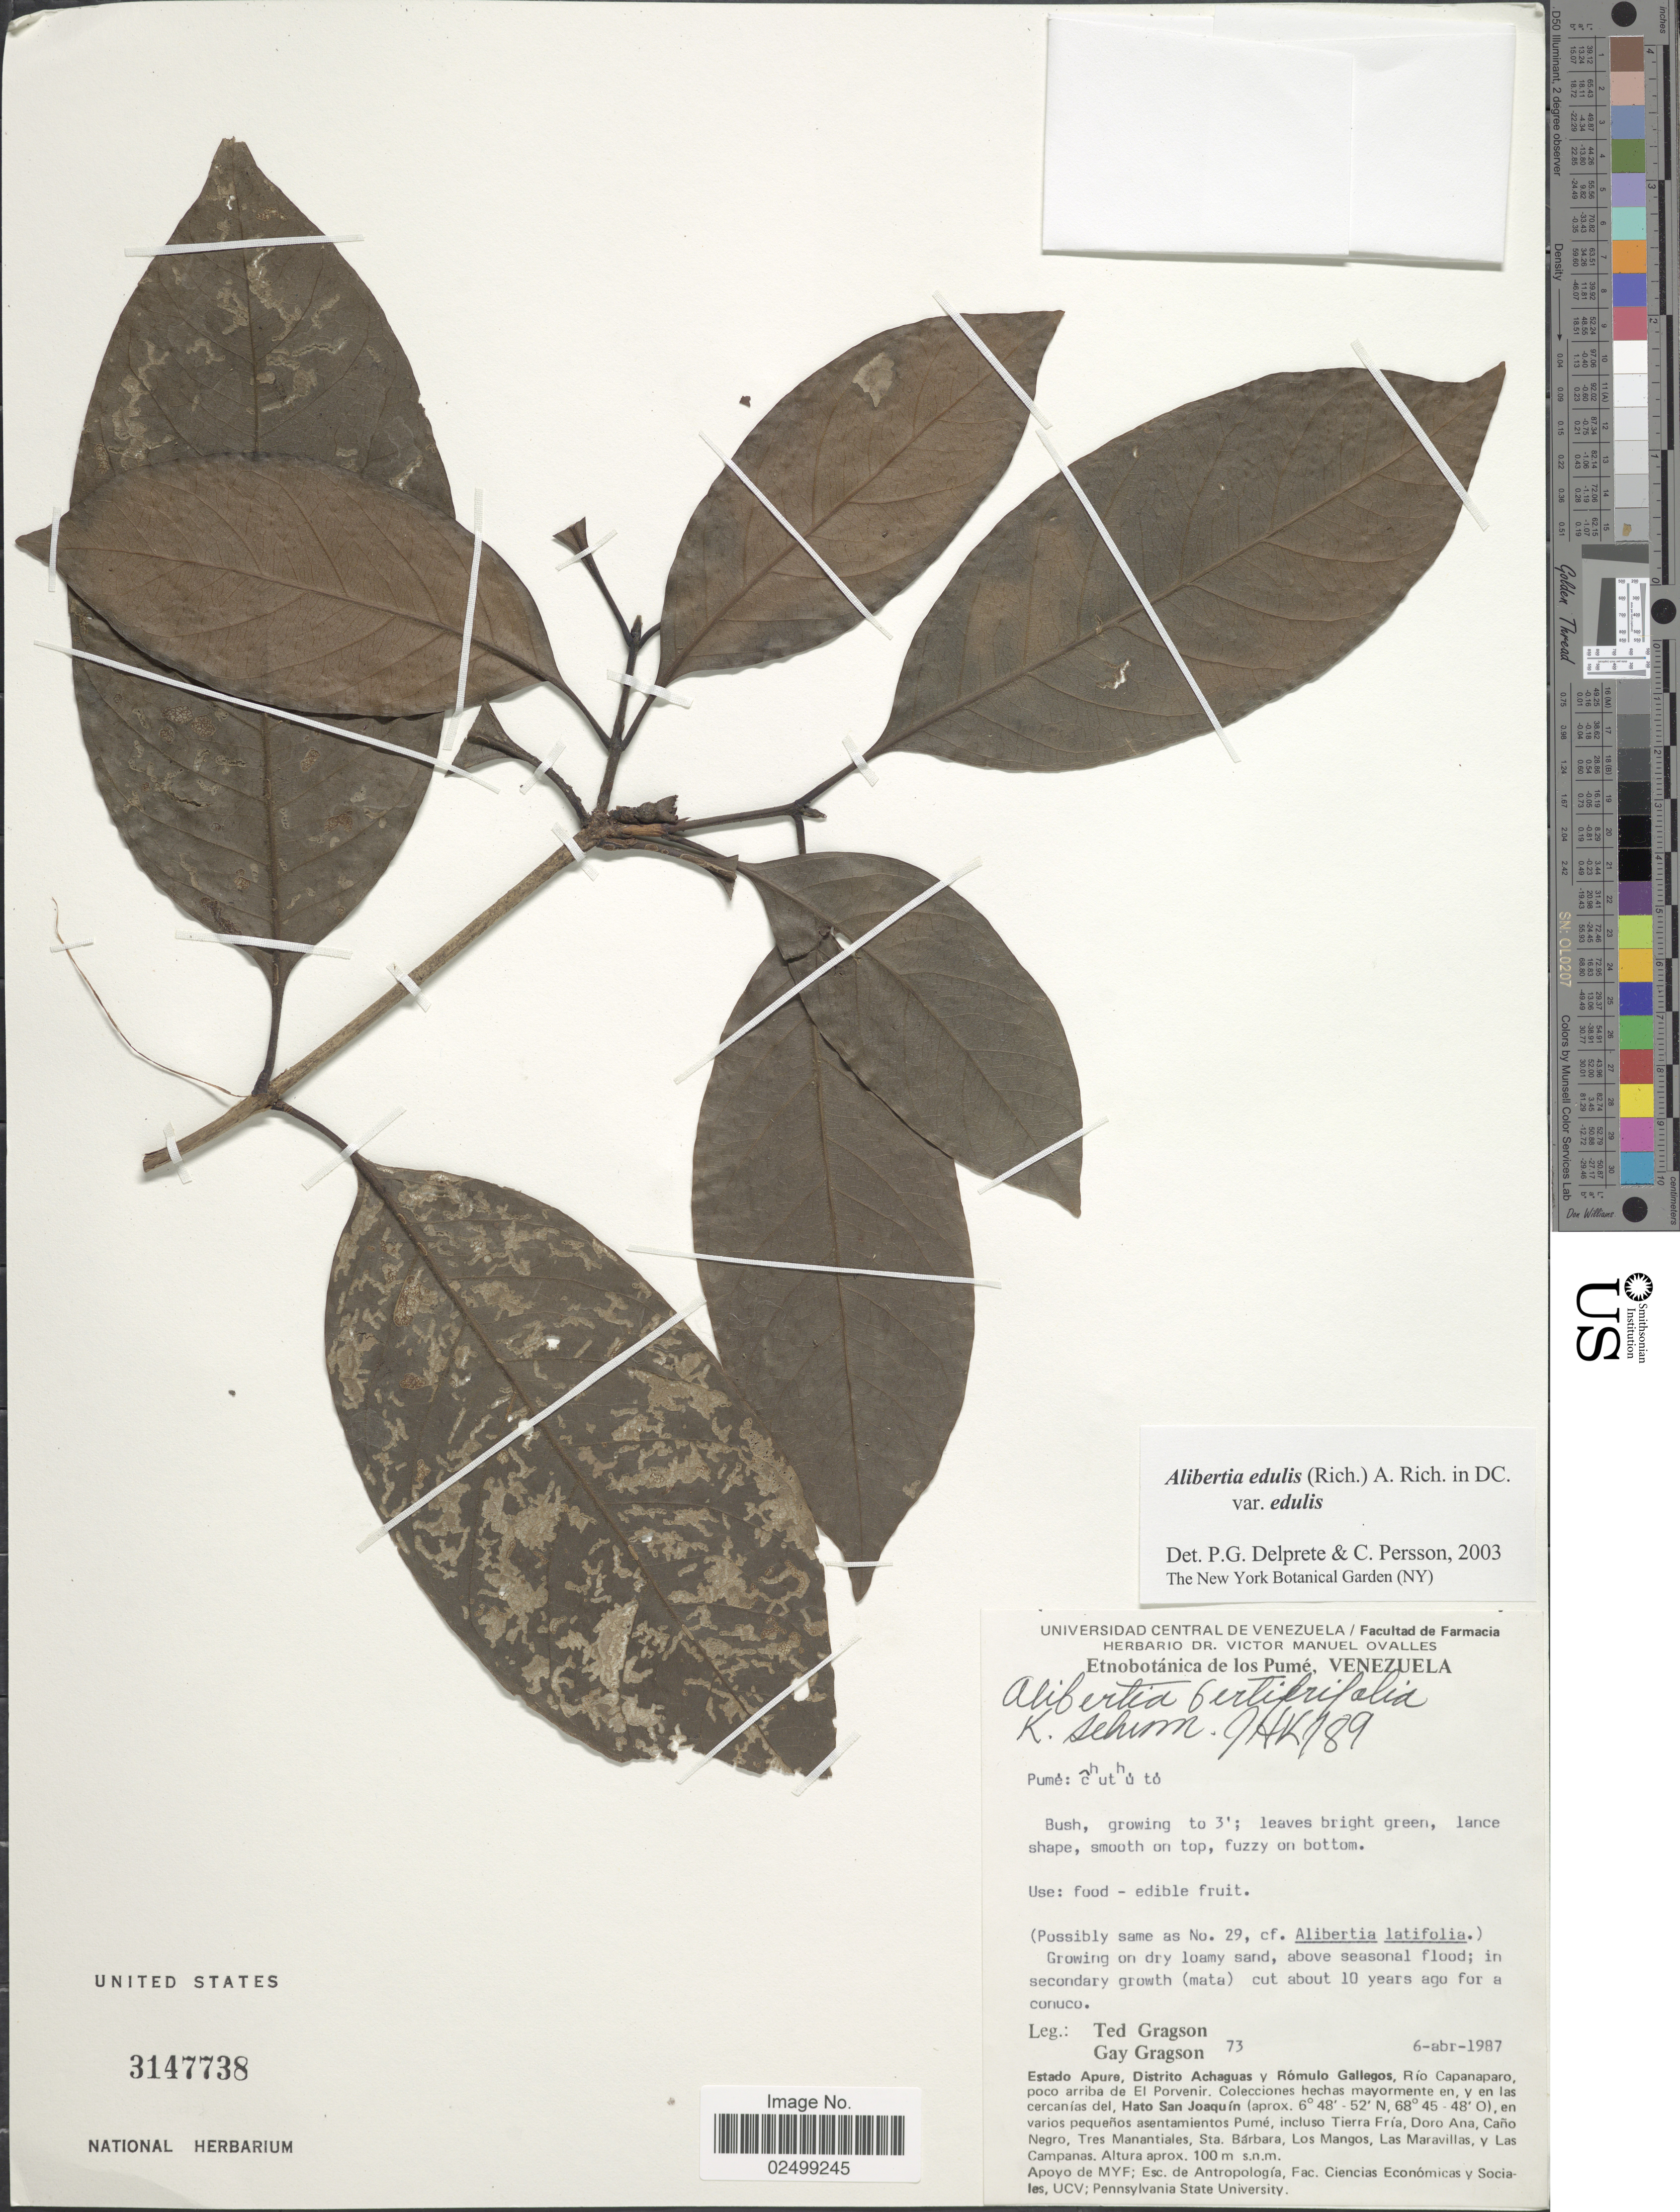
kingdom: Plantae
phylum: Tracheophyta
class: Magnoliopsida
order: Gentianales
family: Rubiaceae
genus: Alibertia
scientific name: Alibertia edulis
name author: (Rich.) A. Rich. ex DC.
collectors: T. Gragson & G. Gragson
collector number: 73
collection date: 1987-04-06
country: Venezuela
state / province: Apure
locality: Distrito Achaguas y Rómulo Gallegos, Río Capanaparo, poco arriba de El Porvenir. Colecciones hechas mayormente en y en las cercanías del, Hato San Joaquín, en varios pequeños asentamientos Pumé, incluso Tierra Fría, Doro Ana, Caño Negro, Tres Manatiales, Sta Bárbara, Los Mangos, Las Maravillas, y Las Campanas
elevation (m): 100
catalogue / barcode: US 3147738